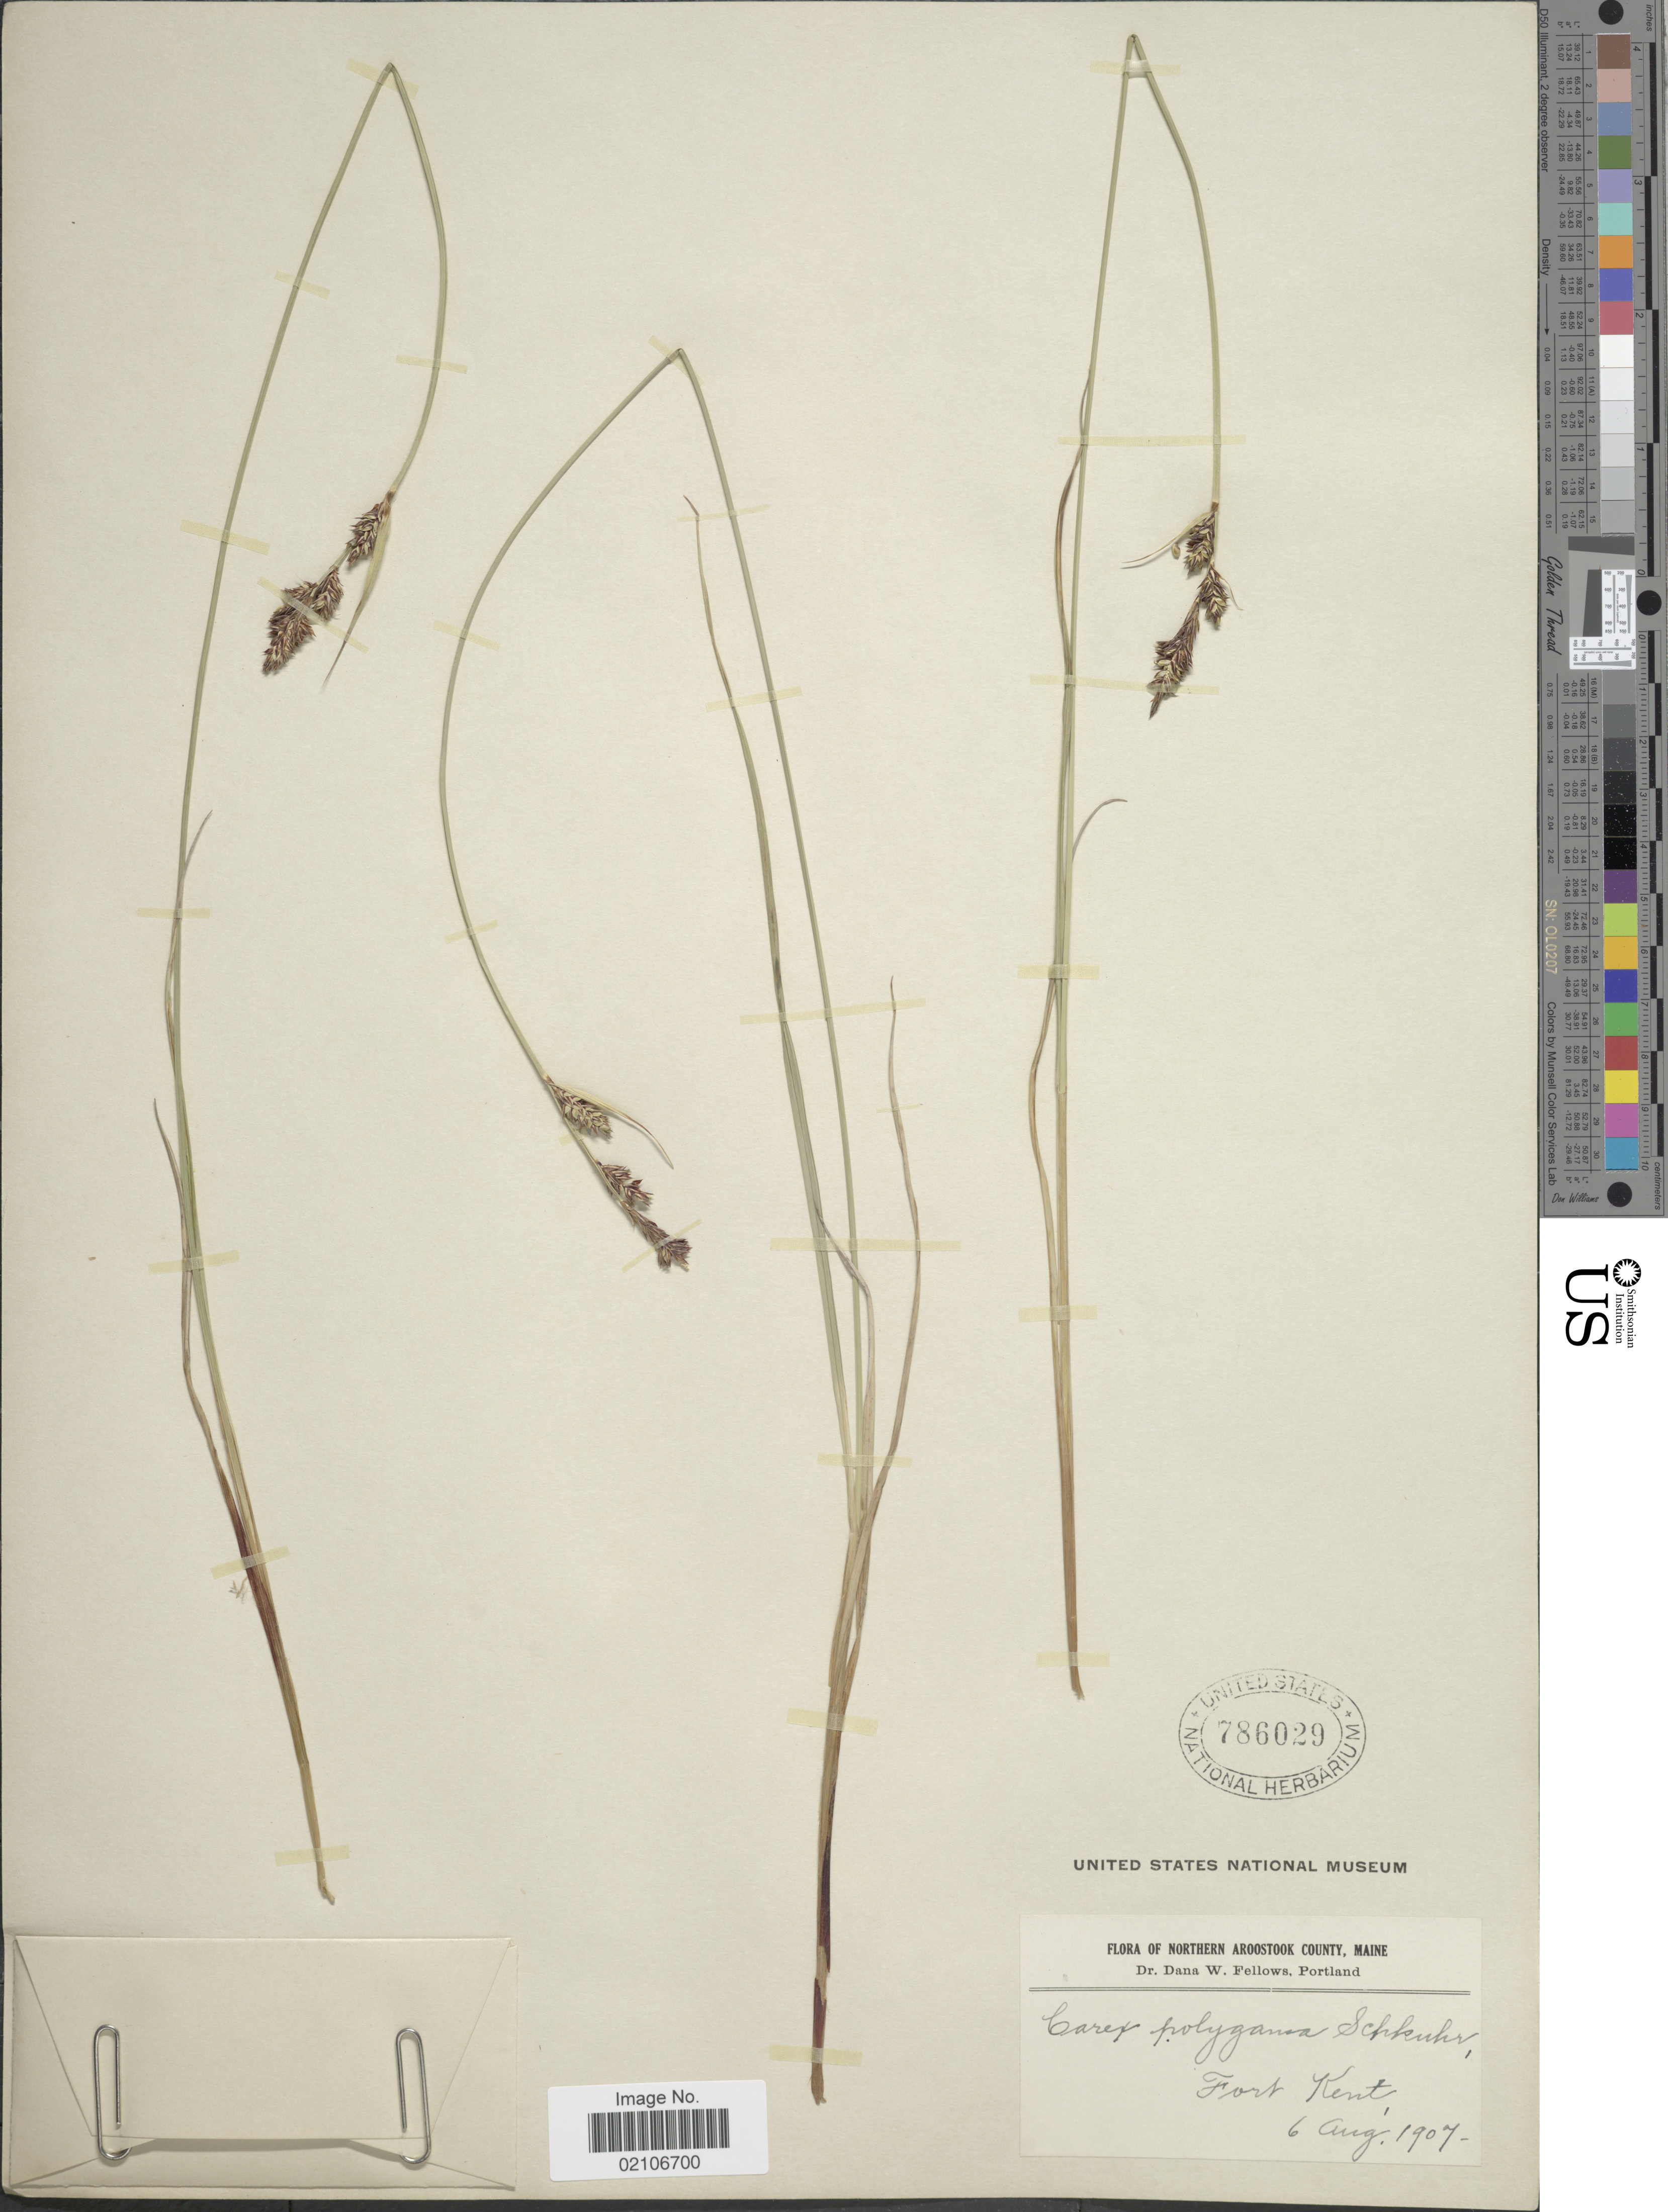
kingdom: Plantae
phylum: Tracheophyta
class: Liliopsida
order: Poales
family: Cyperaceae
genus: Carex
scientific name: Carex buxbaumii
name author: Wahlenb.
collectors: D. W. Fellows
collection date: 1907-08-06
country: United States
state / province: Maine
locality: Northern Aroostook County, Fort Kent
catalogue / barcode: US 786029